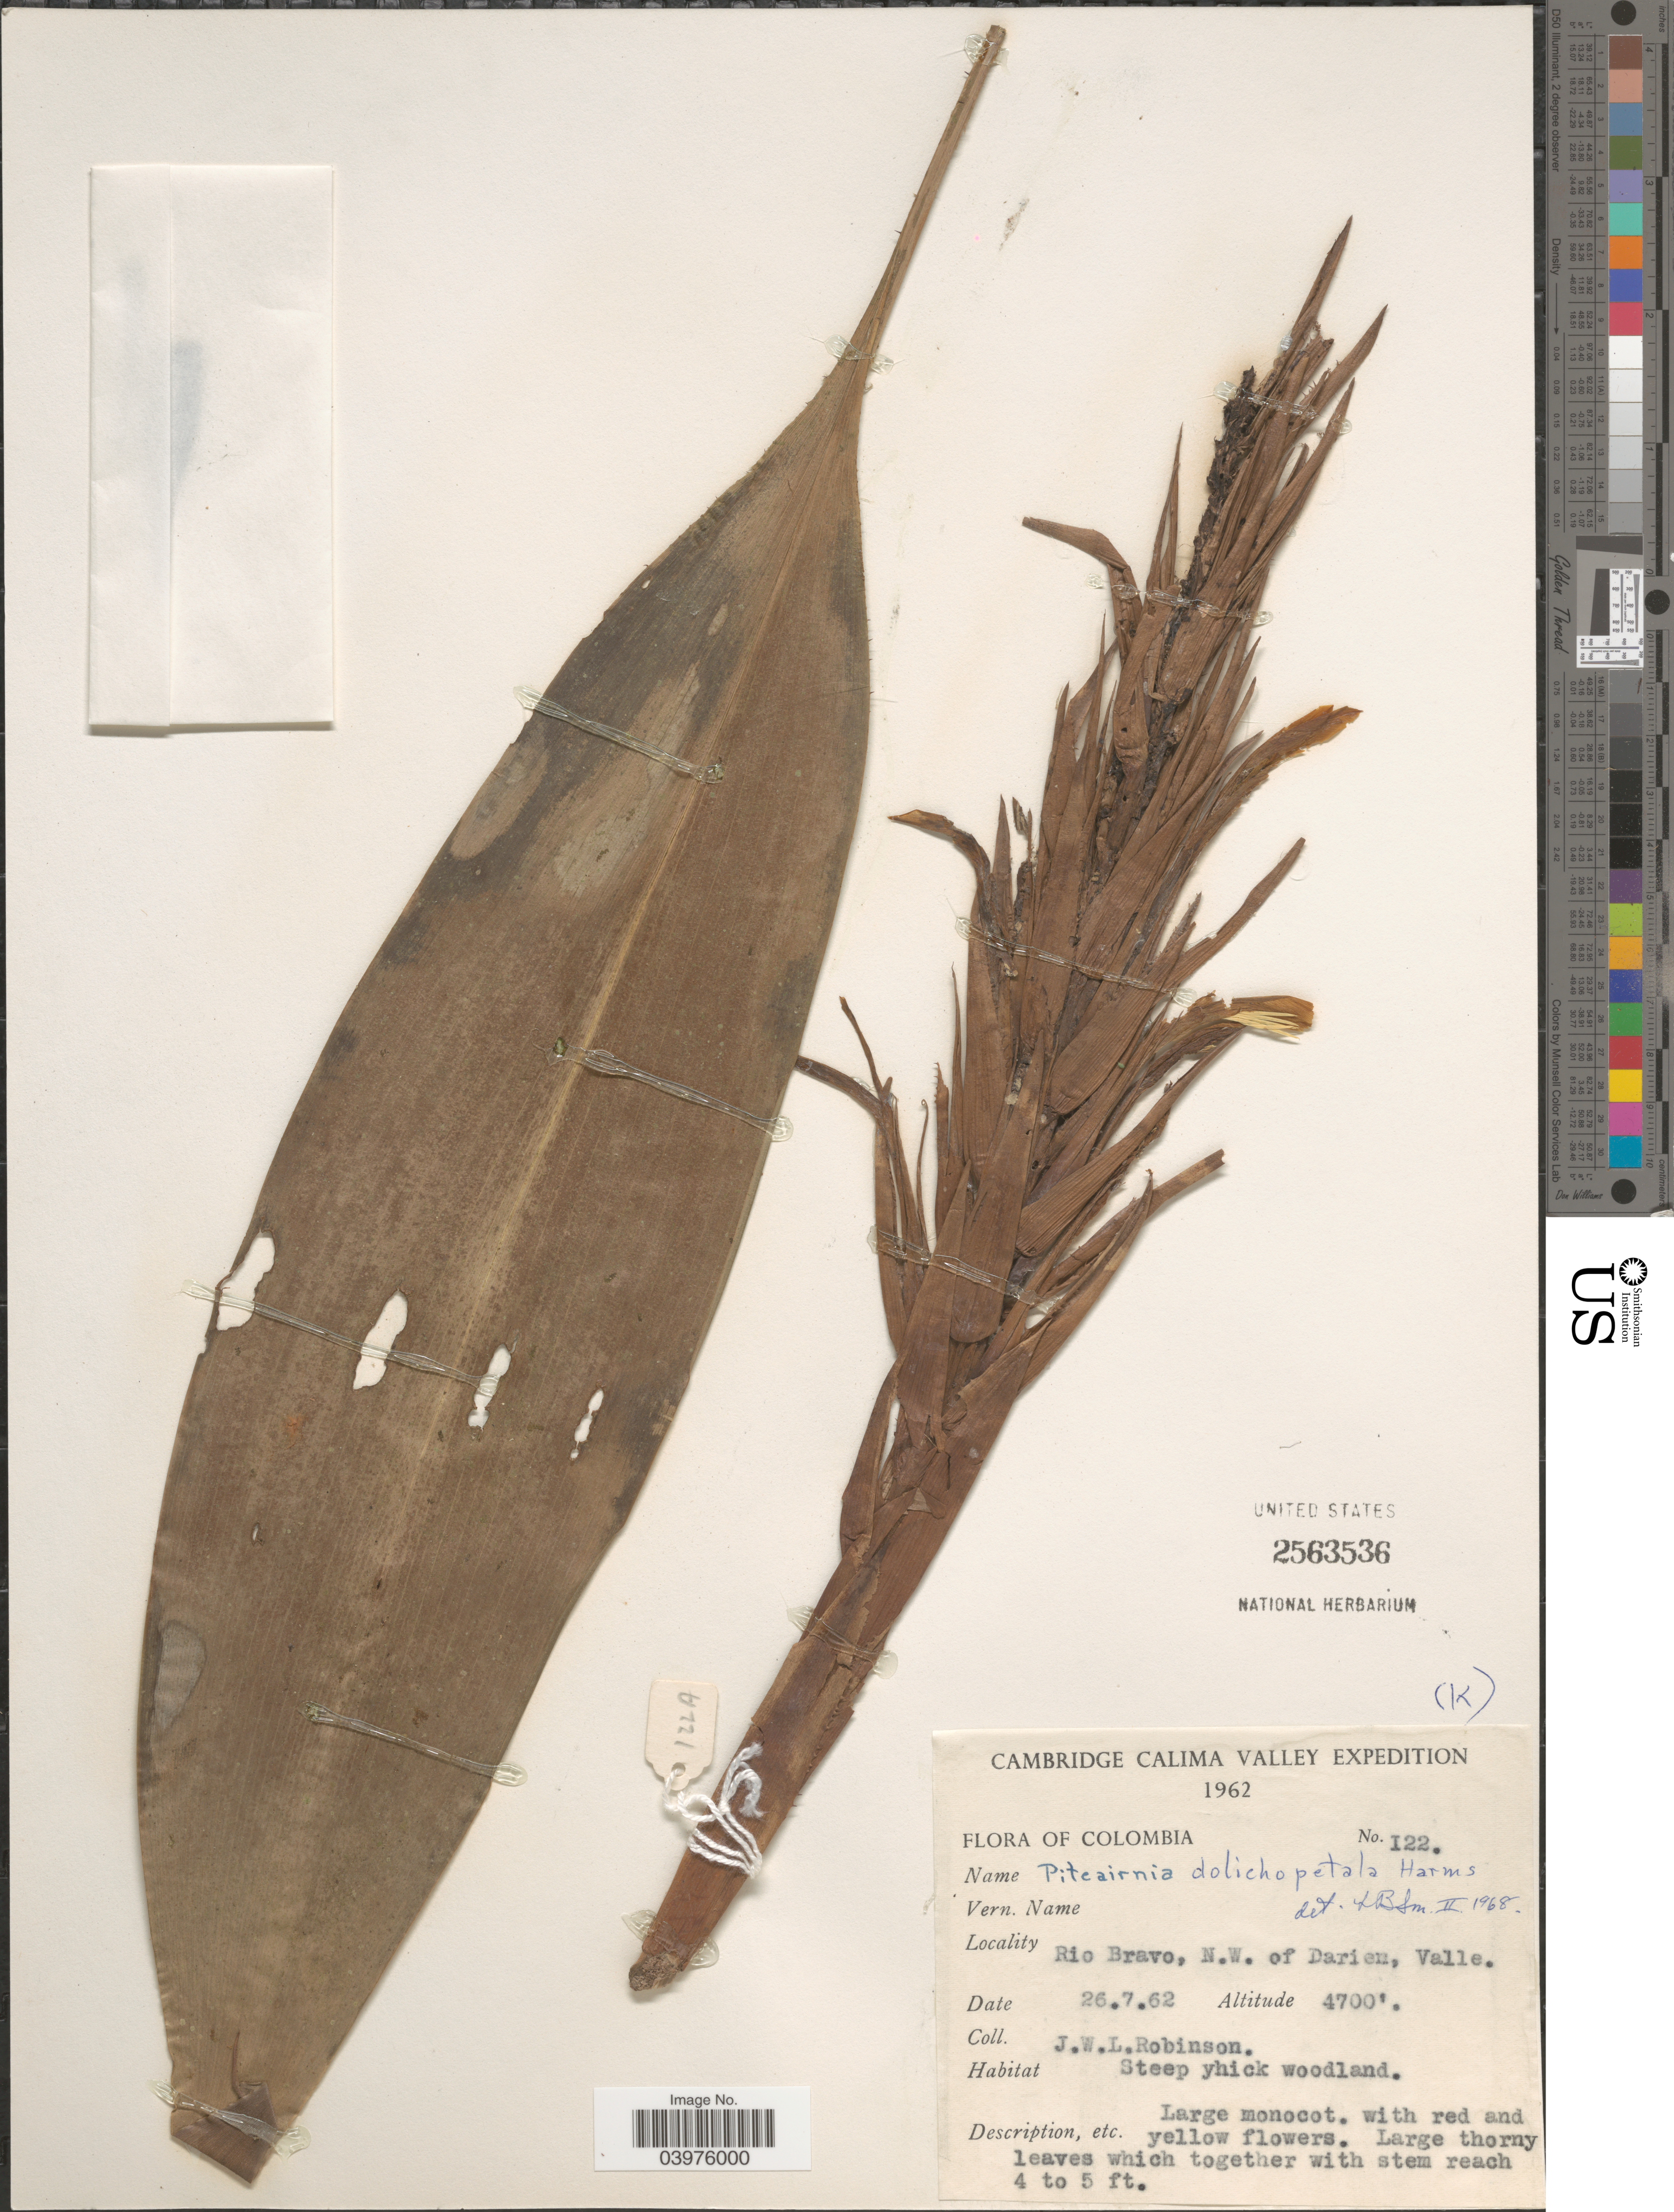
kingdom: Plantae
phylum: Tracheophyta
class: Liliopsida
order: Poales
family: Bromeliaceae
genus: Pitcairnia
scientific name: Pitcairnia dolichopetala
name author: Harms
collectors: J. W. Robinson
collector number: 122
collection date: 1962-07-26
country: Colombia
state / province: Valle del Cauca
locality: Rio Bravo, N.W. of Darien, Valle.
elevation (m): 1433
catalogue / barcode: US 2563536